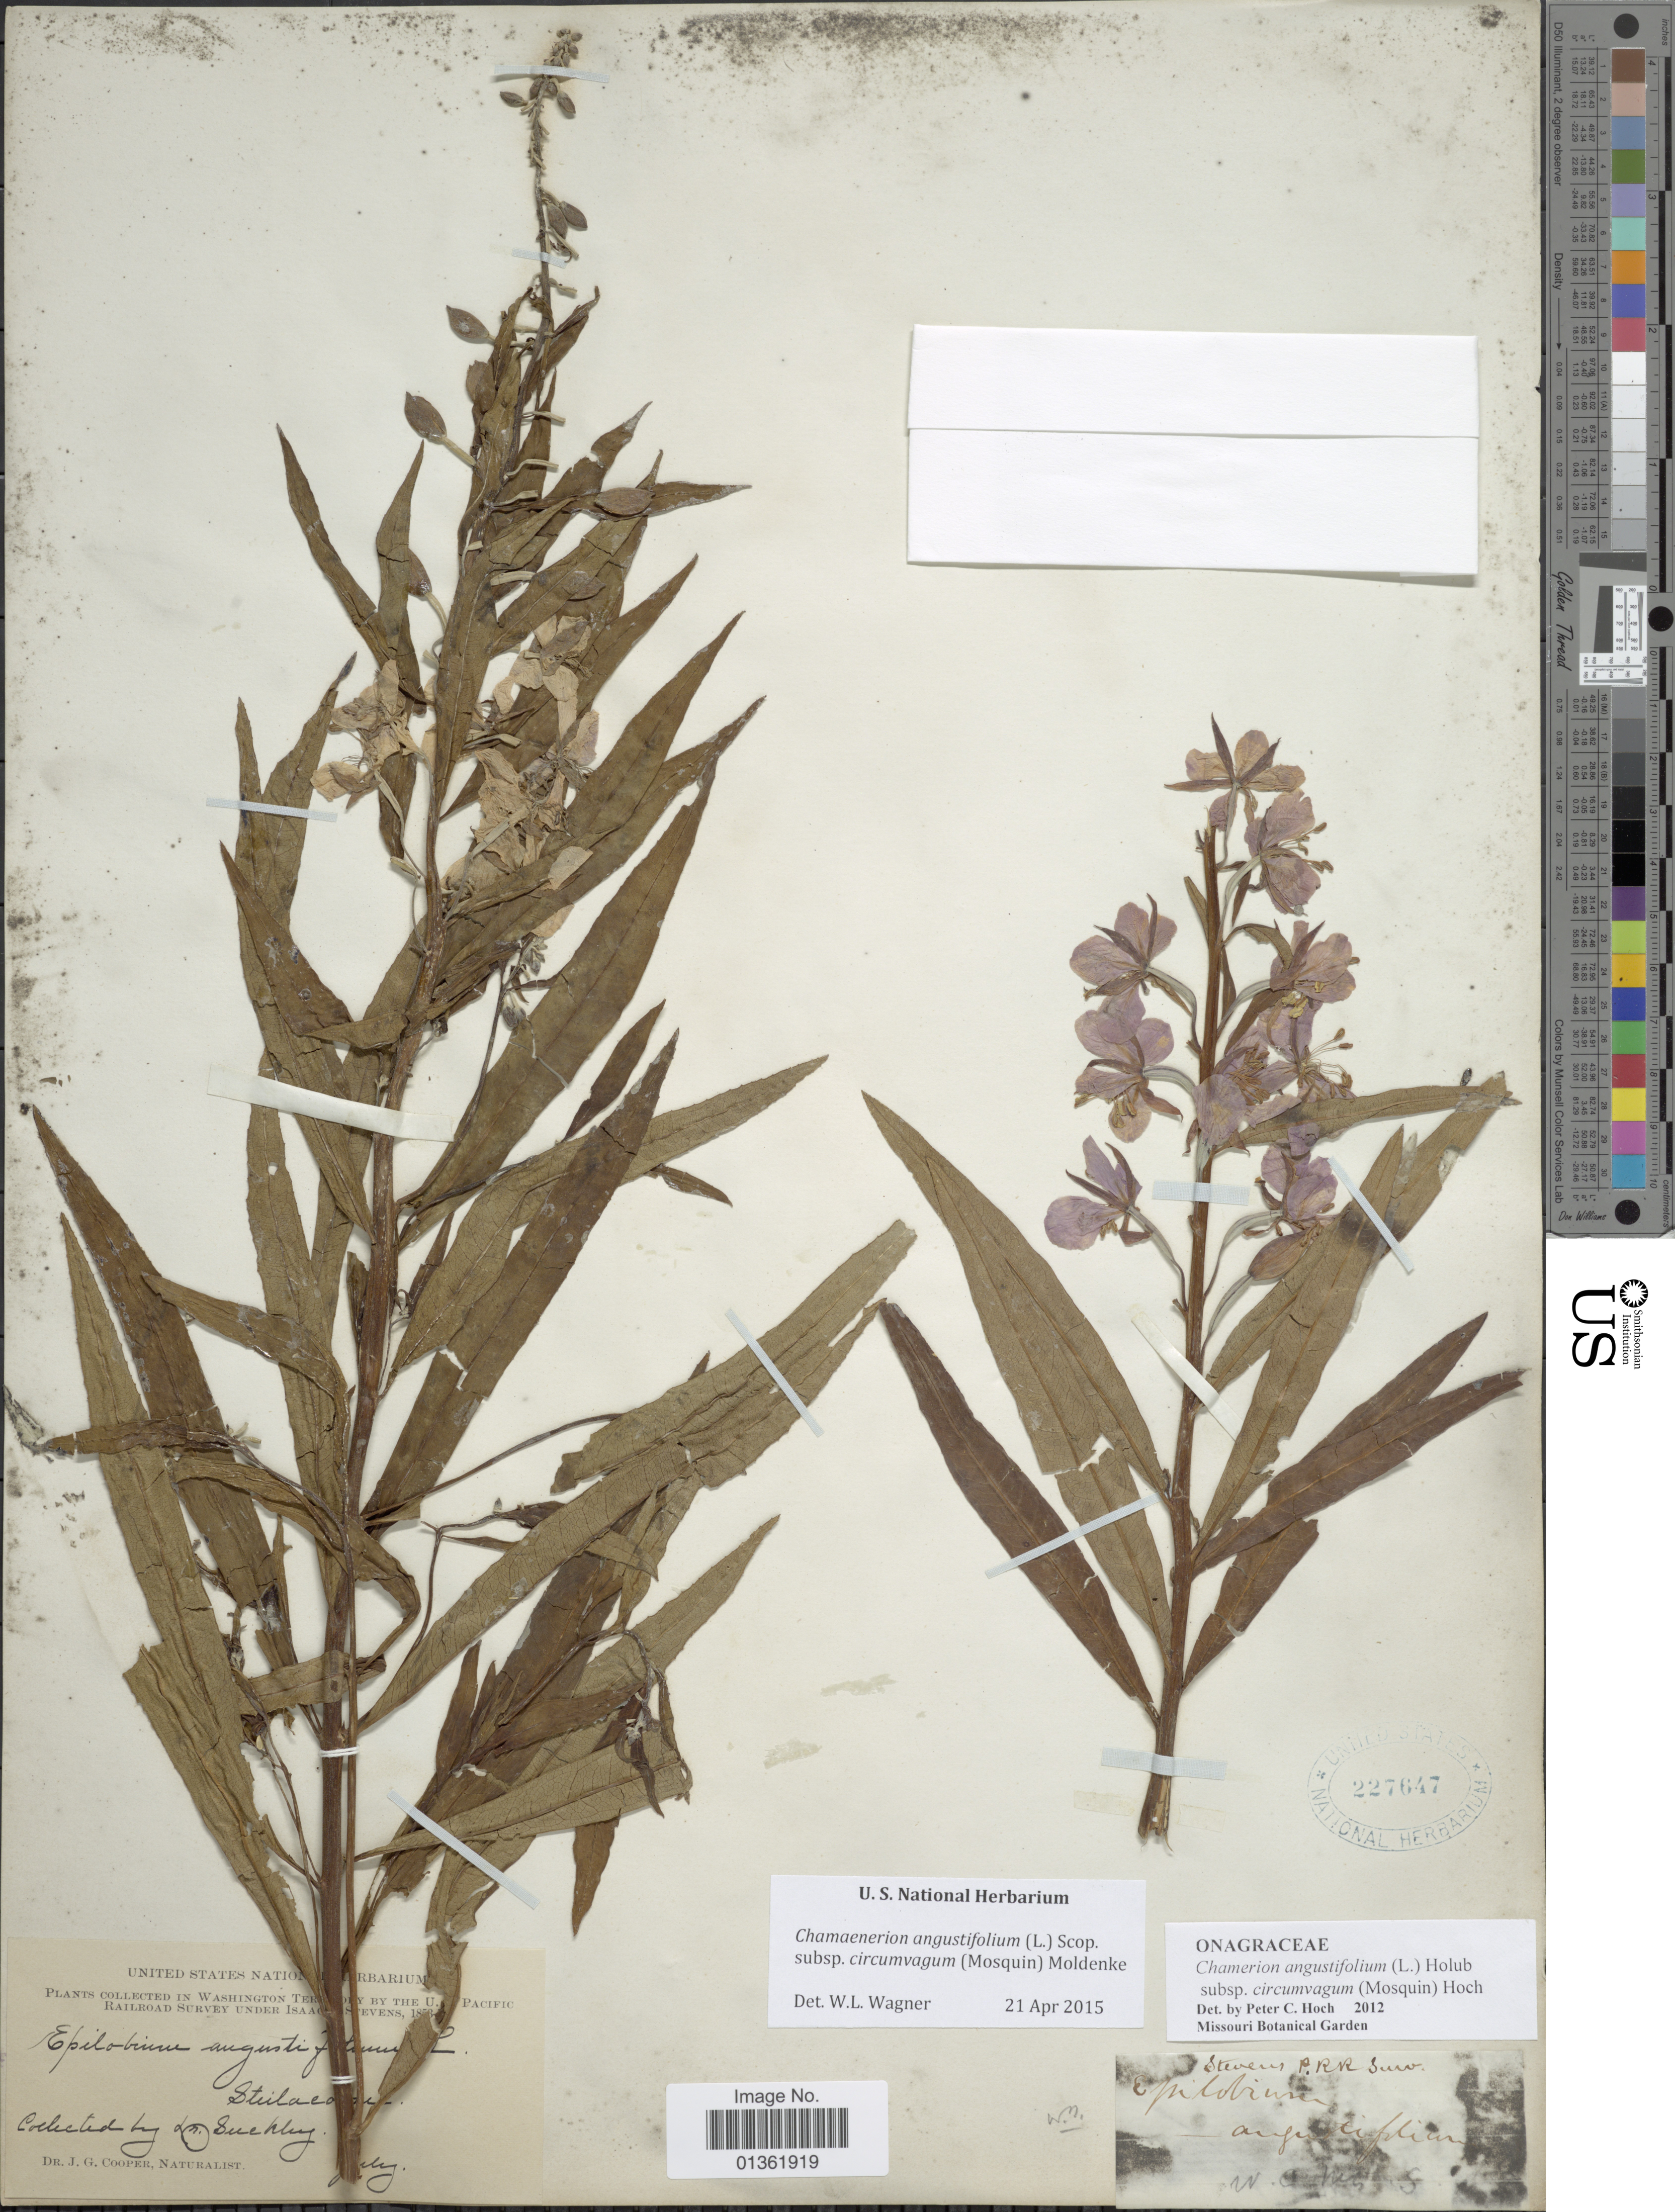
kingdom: Plantae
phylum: Tracheophyta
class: Magnoliopsida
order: Myrtales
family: Onagraceae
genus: Chamaenerion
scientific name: Chamaenerion angustifolium subsp. circumvagum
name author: (Mosquin) Moldenke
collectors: L. Suckley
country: United States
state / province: Washington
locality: Washington Territory.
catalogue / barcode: US 227647